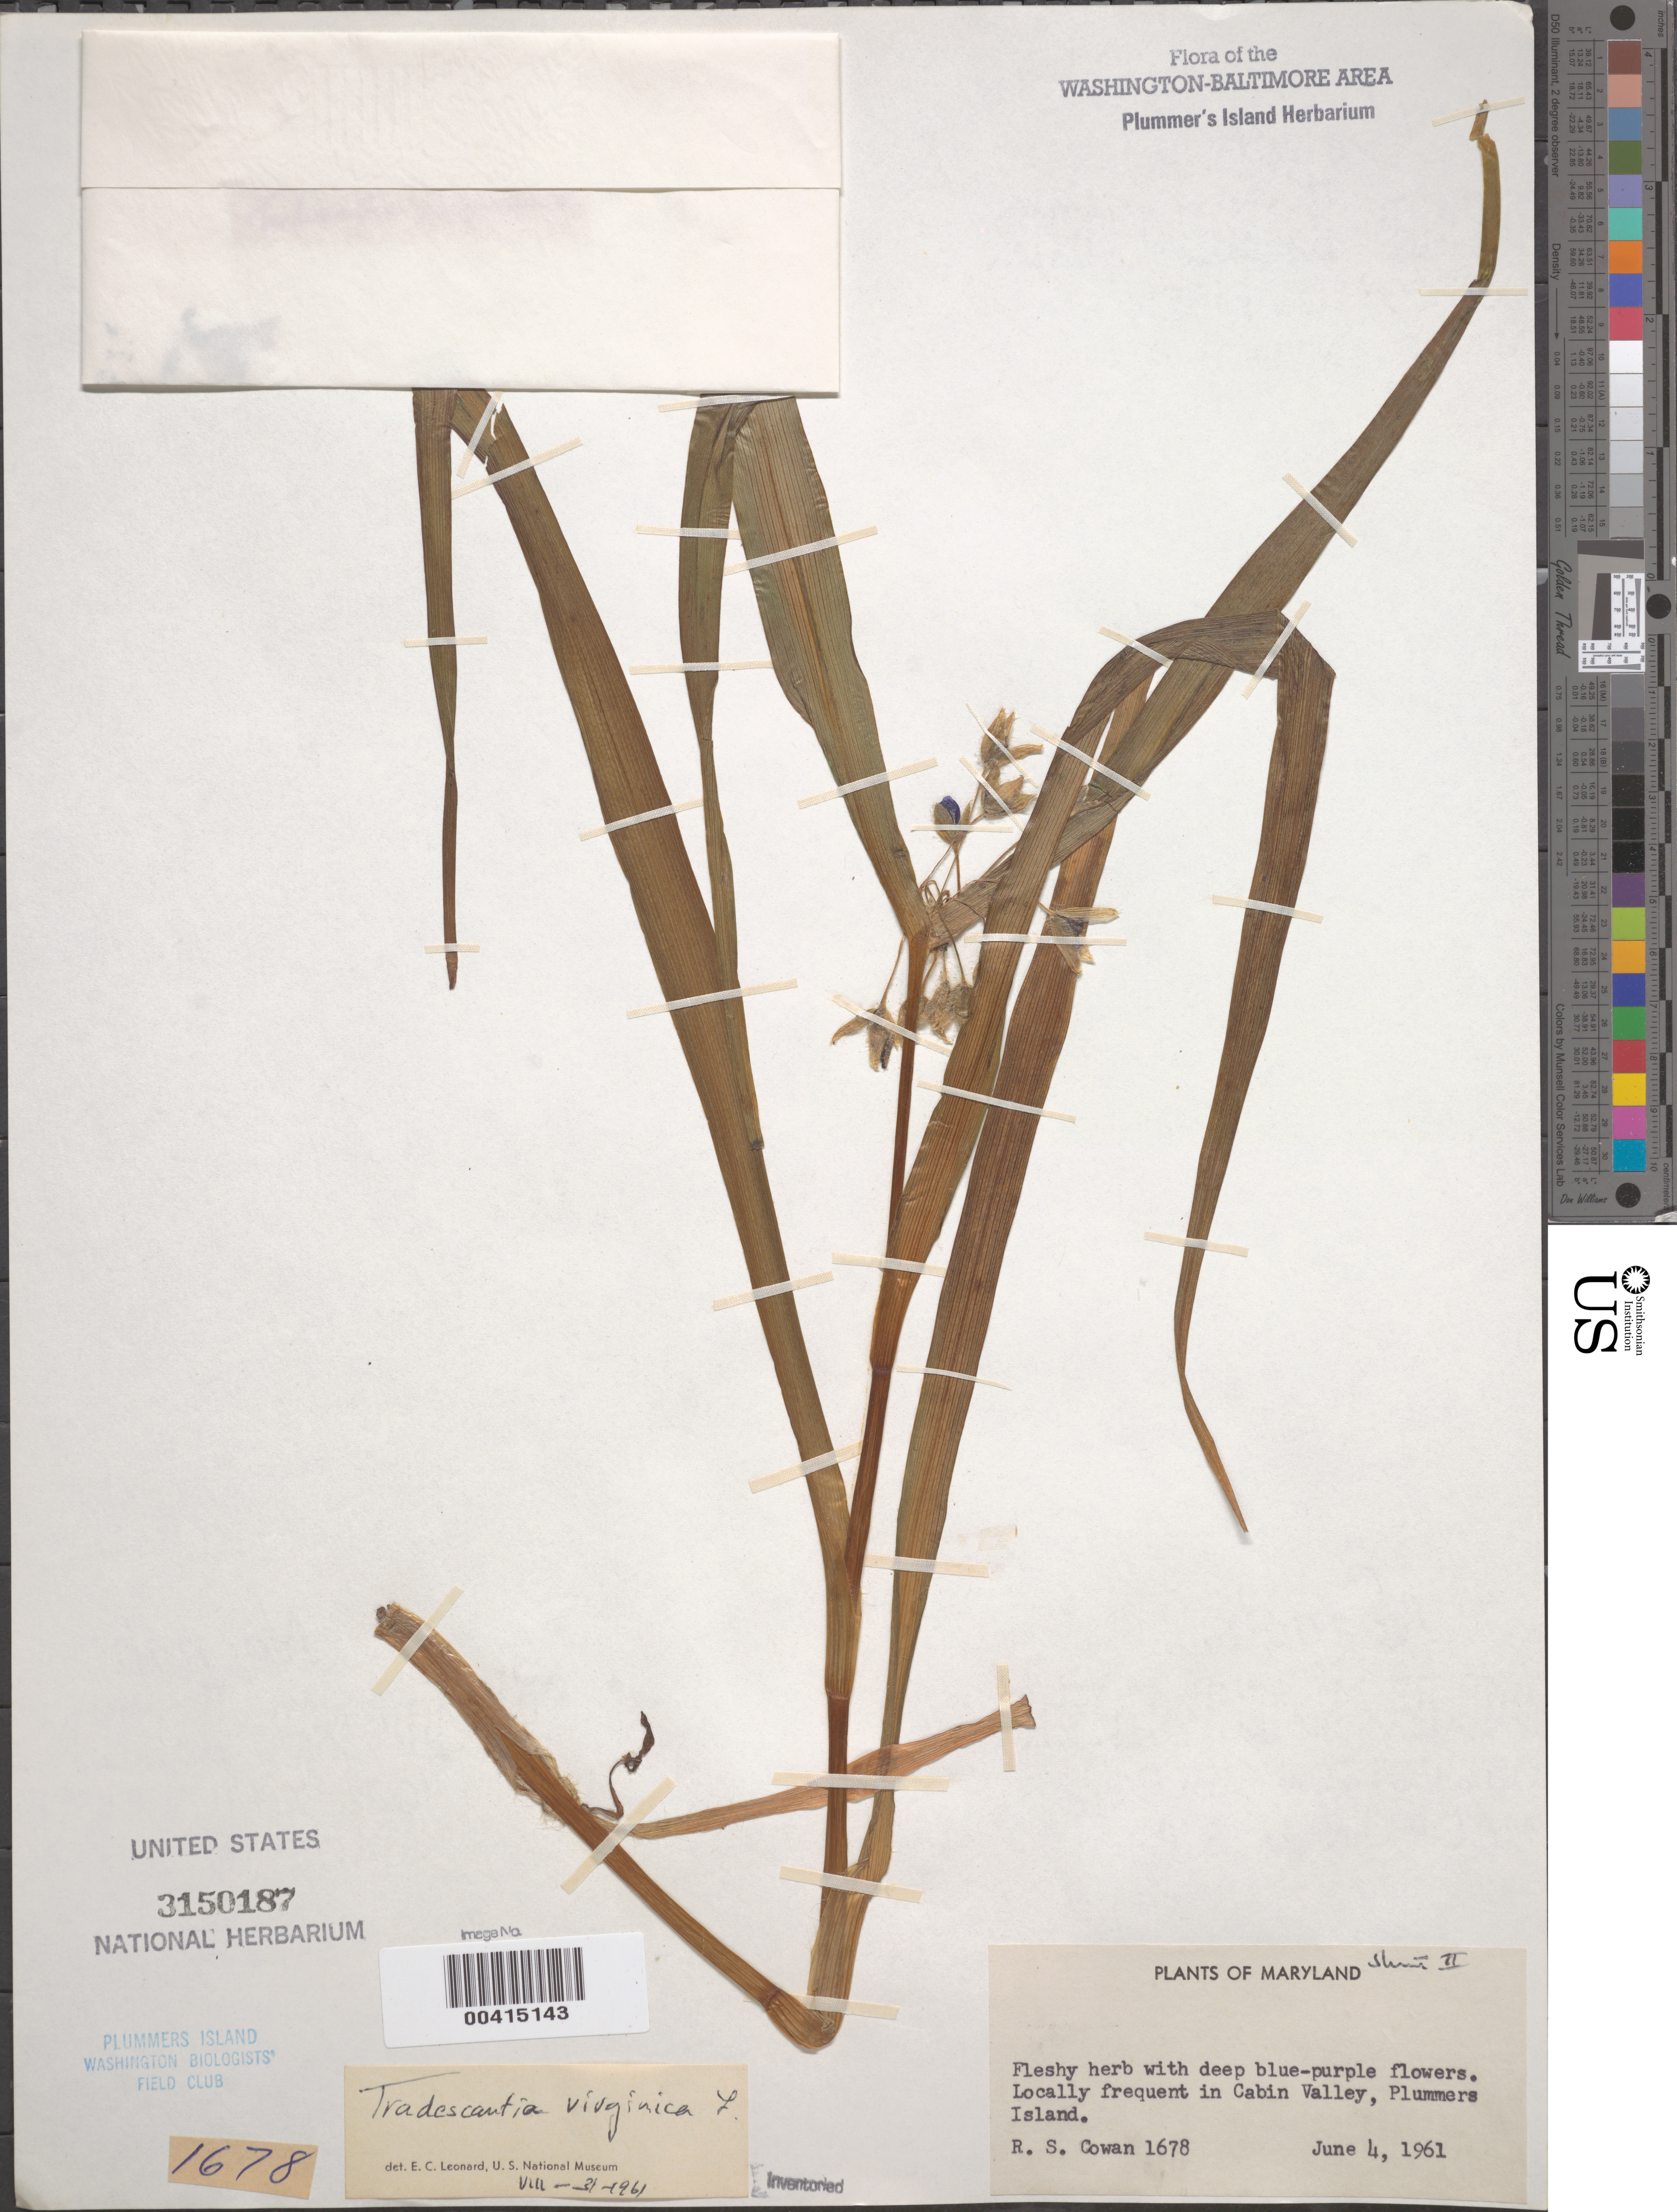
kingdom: Plantae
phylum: Tracheophyta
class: Liliopsida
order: Commelinales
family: Commelinaceae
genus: Tradescantia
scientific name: Tradescantia virginiana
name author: L.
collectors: R. S. Cowan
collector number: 1678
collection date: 1961-06-04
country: United States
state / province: Maryland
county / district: Montgomery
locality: In Cabin Valley, Plummers Island.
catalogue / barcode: US 3150187